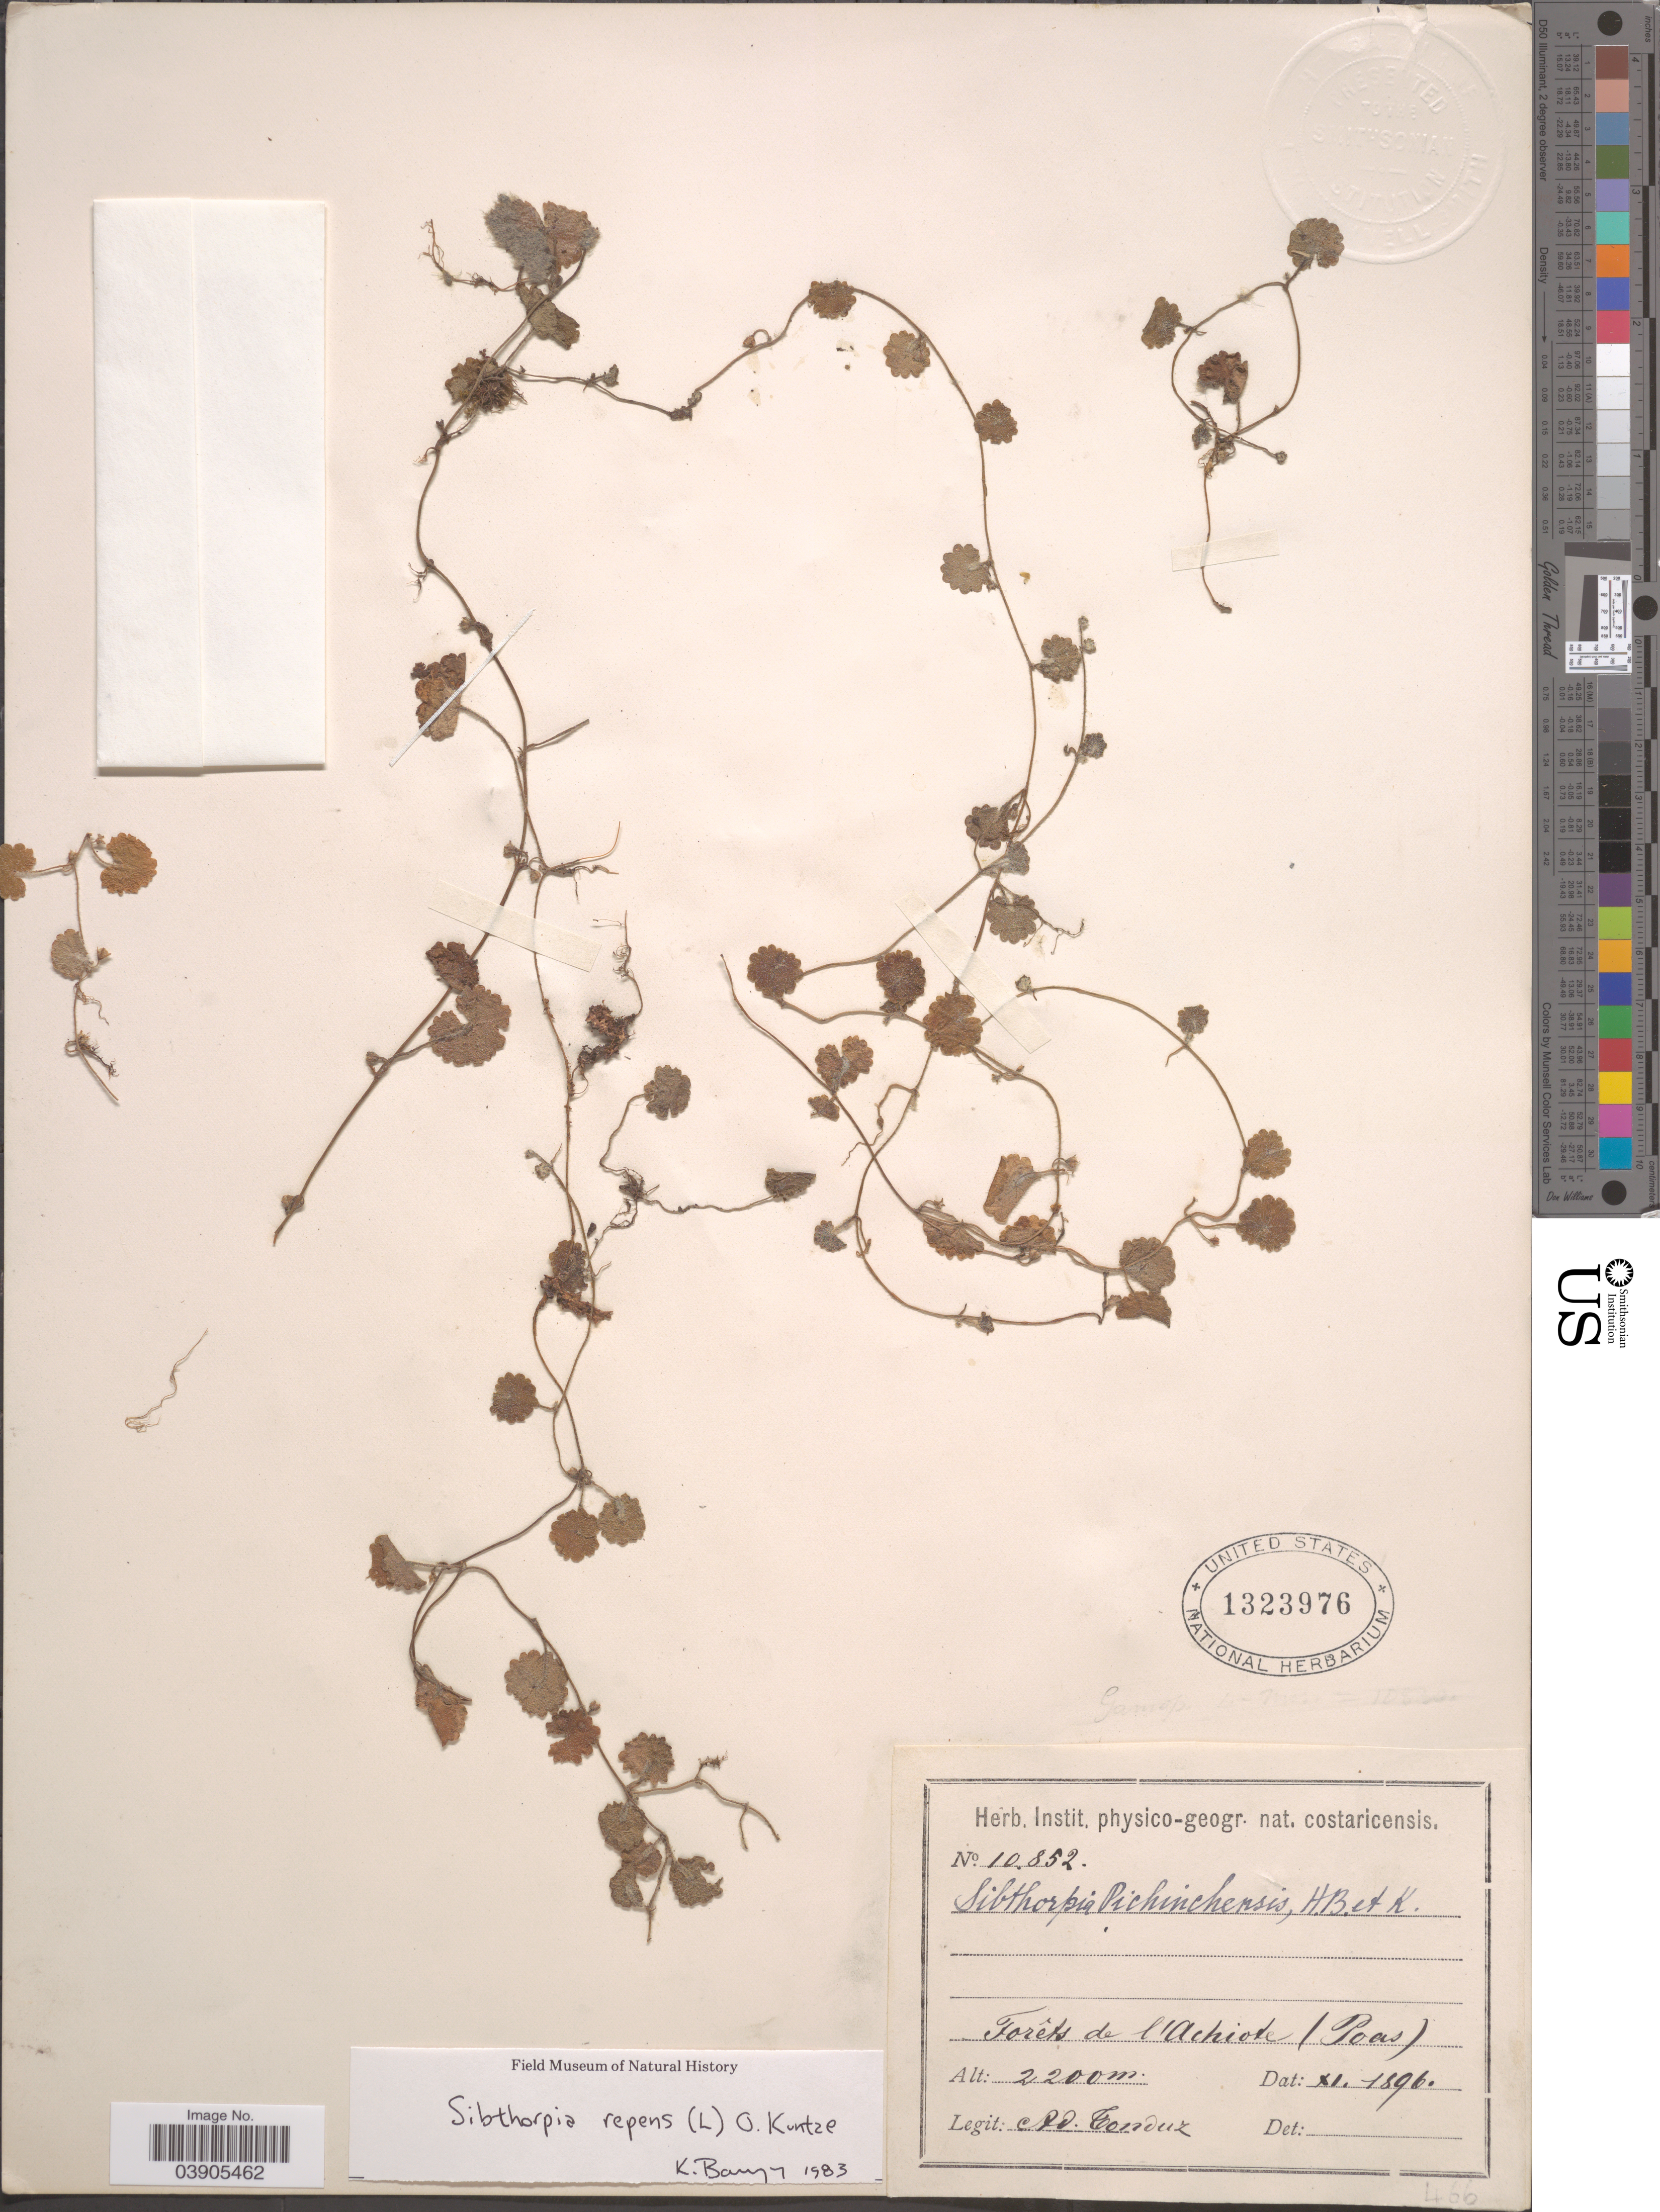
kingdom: Plantae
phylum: Tracheophyta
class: Magnoliopsida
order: Lamiales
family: Plantaginaceae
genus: Sibthorpia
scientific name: Sibthorpia repens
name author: (L.) Kuntze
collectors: A. Tonduz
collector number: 10852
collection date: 1896-11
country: Costa Rica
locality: Forêts de l' Achiote (Poas).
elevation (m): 2200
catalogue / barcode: US 1323976